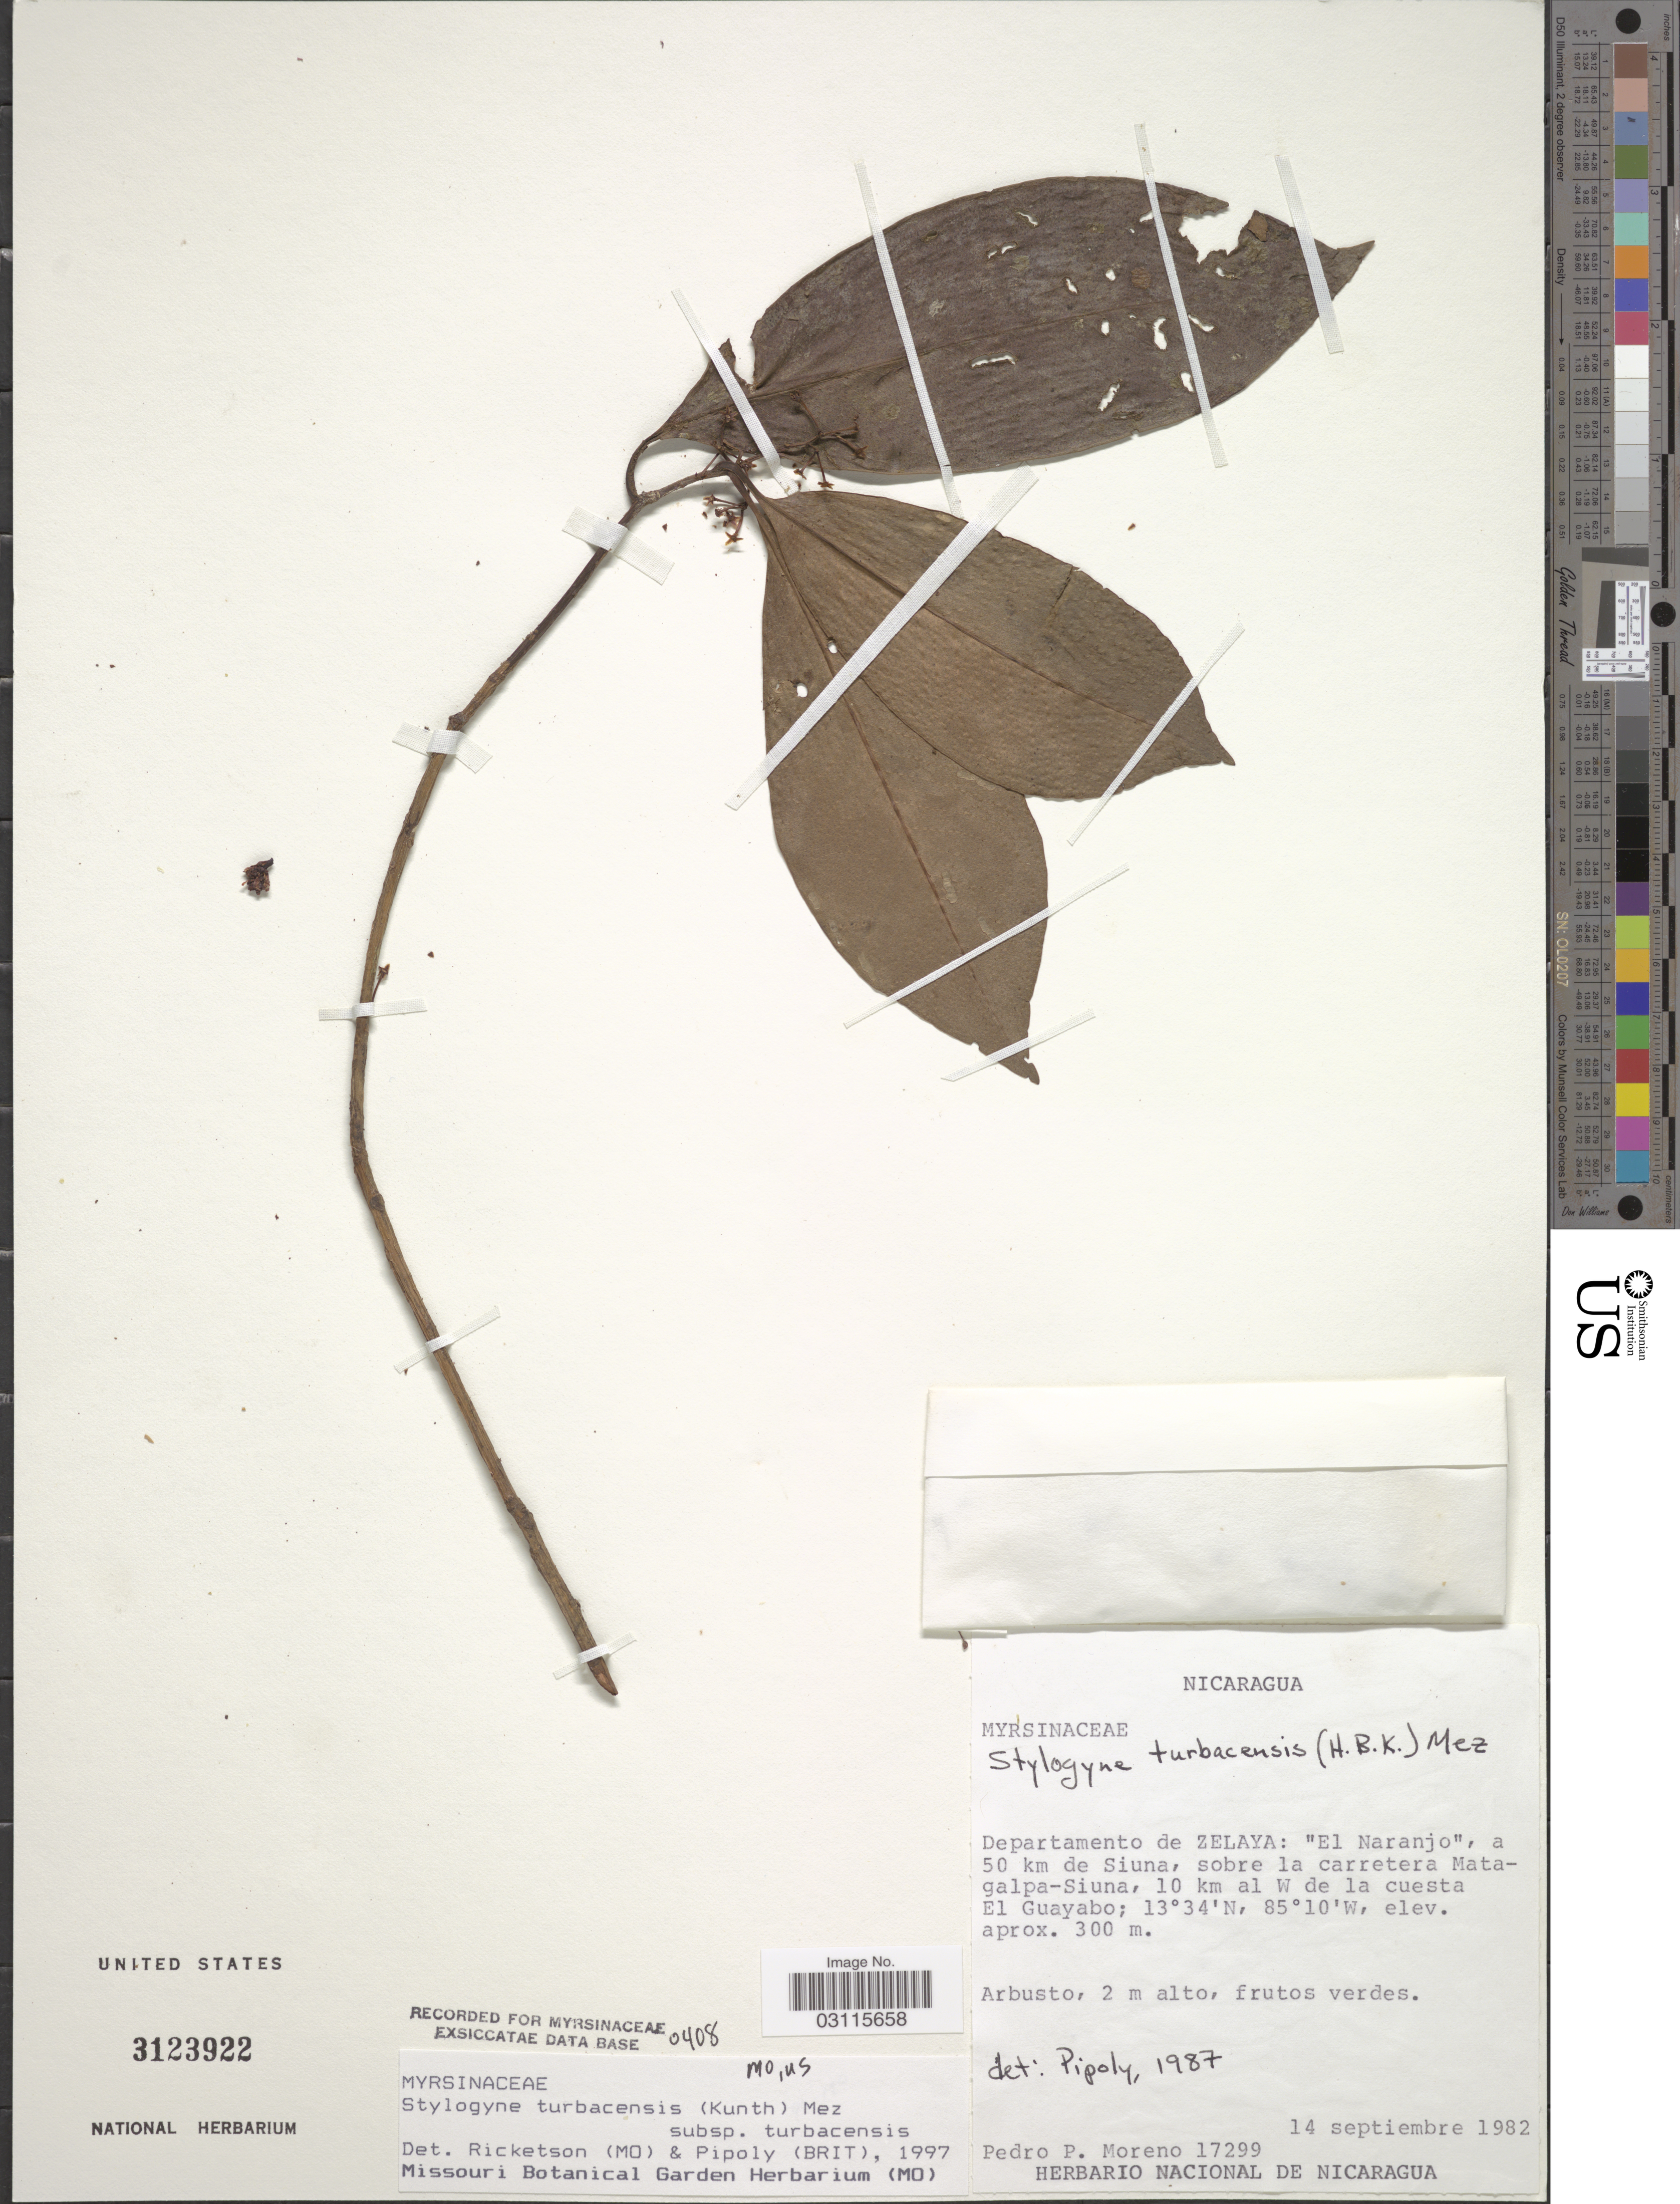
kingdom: Plantae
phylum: Tracheophyta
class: Magnoliopsida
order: Ericales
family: Primulaceae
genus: Stylogyne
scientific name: Stylogyne turbacensis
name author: (Kunth) Mez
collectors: P. Moreno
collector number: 17299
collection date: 1982-09-14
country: Nicaragua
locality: Departamento de Zelaya: "El Naranjo", a 50 km de Siuna, sobre la carretera Matagalpa-Siuna, 10 km al W de la cuesta El Guayabo.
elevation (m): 300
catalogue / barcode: US 3123922